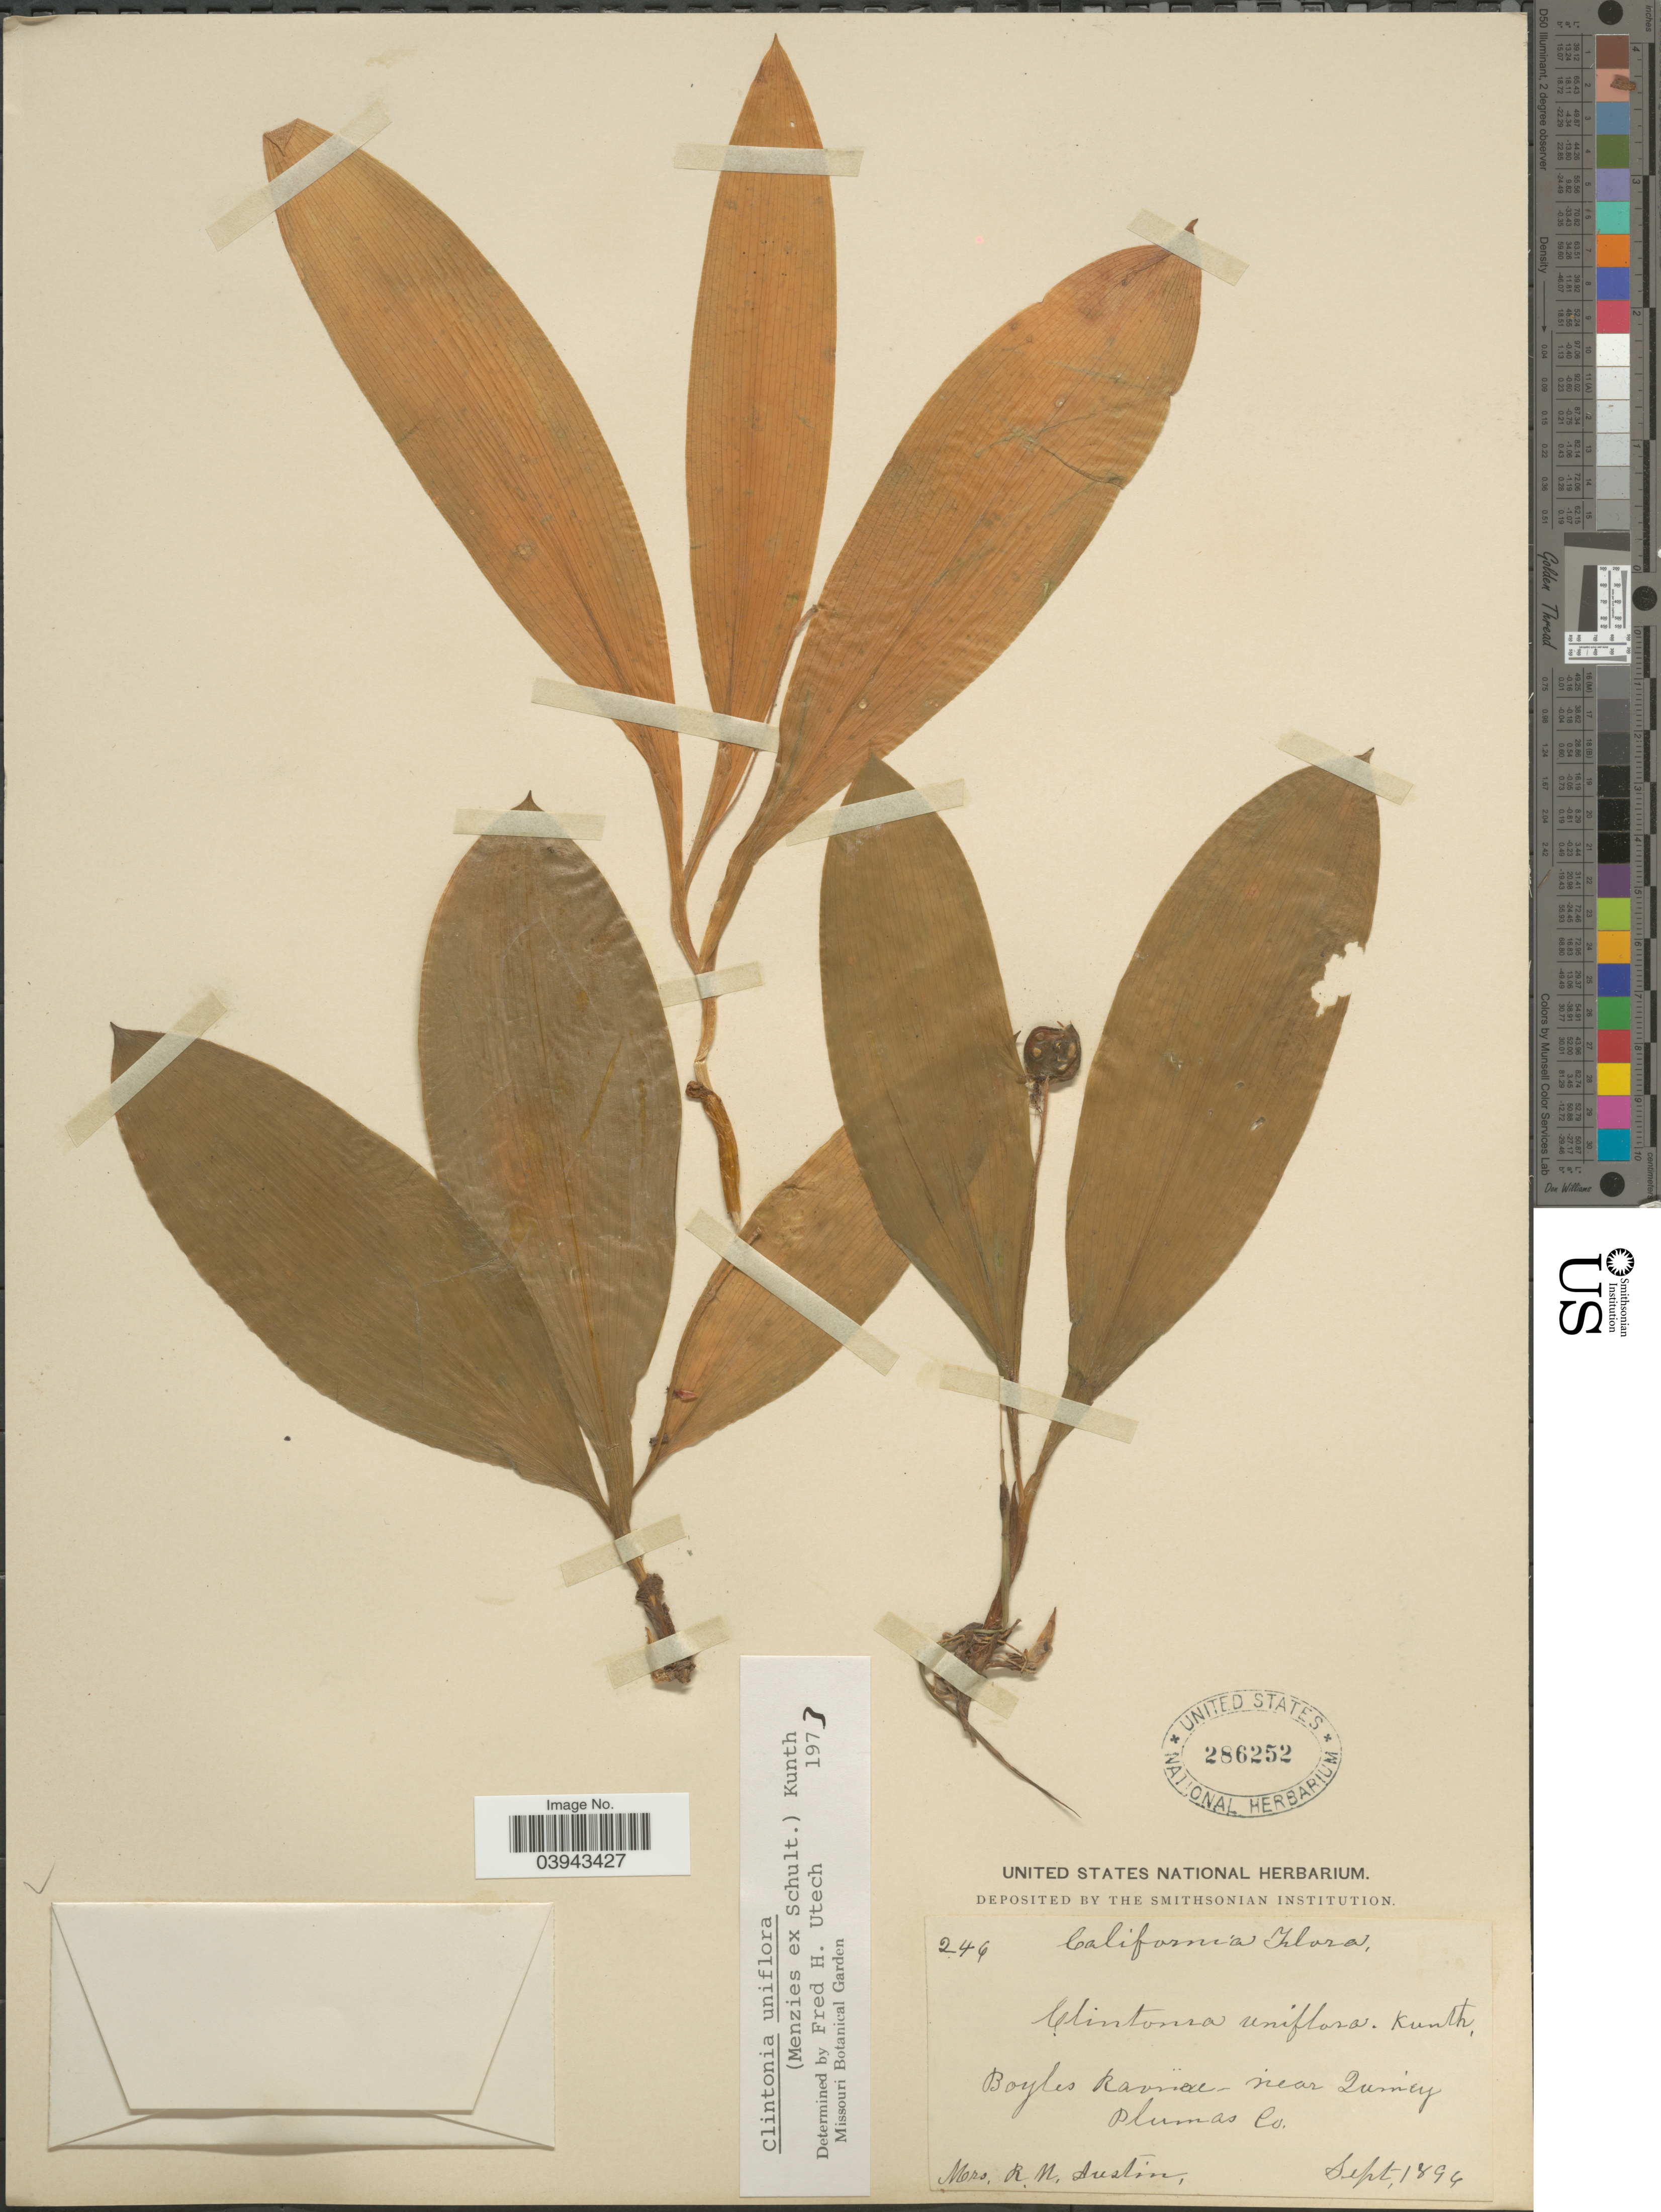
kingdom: Plantae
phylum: Tracheophyta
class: Liliopsida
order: Liliales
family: Liliaceae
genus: Clintonia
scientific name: Clintonia uniflora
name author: Kunth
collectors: R. Austin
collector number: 246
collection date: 1894-09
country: United States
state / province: California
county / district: Plumas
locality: Boyles Ravine near Quincy, Plumas Co.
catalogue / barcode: US 286252